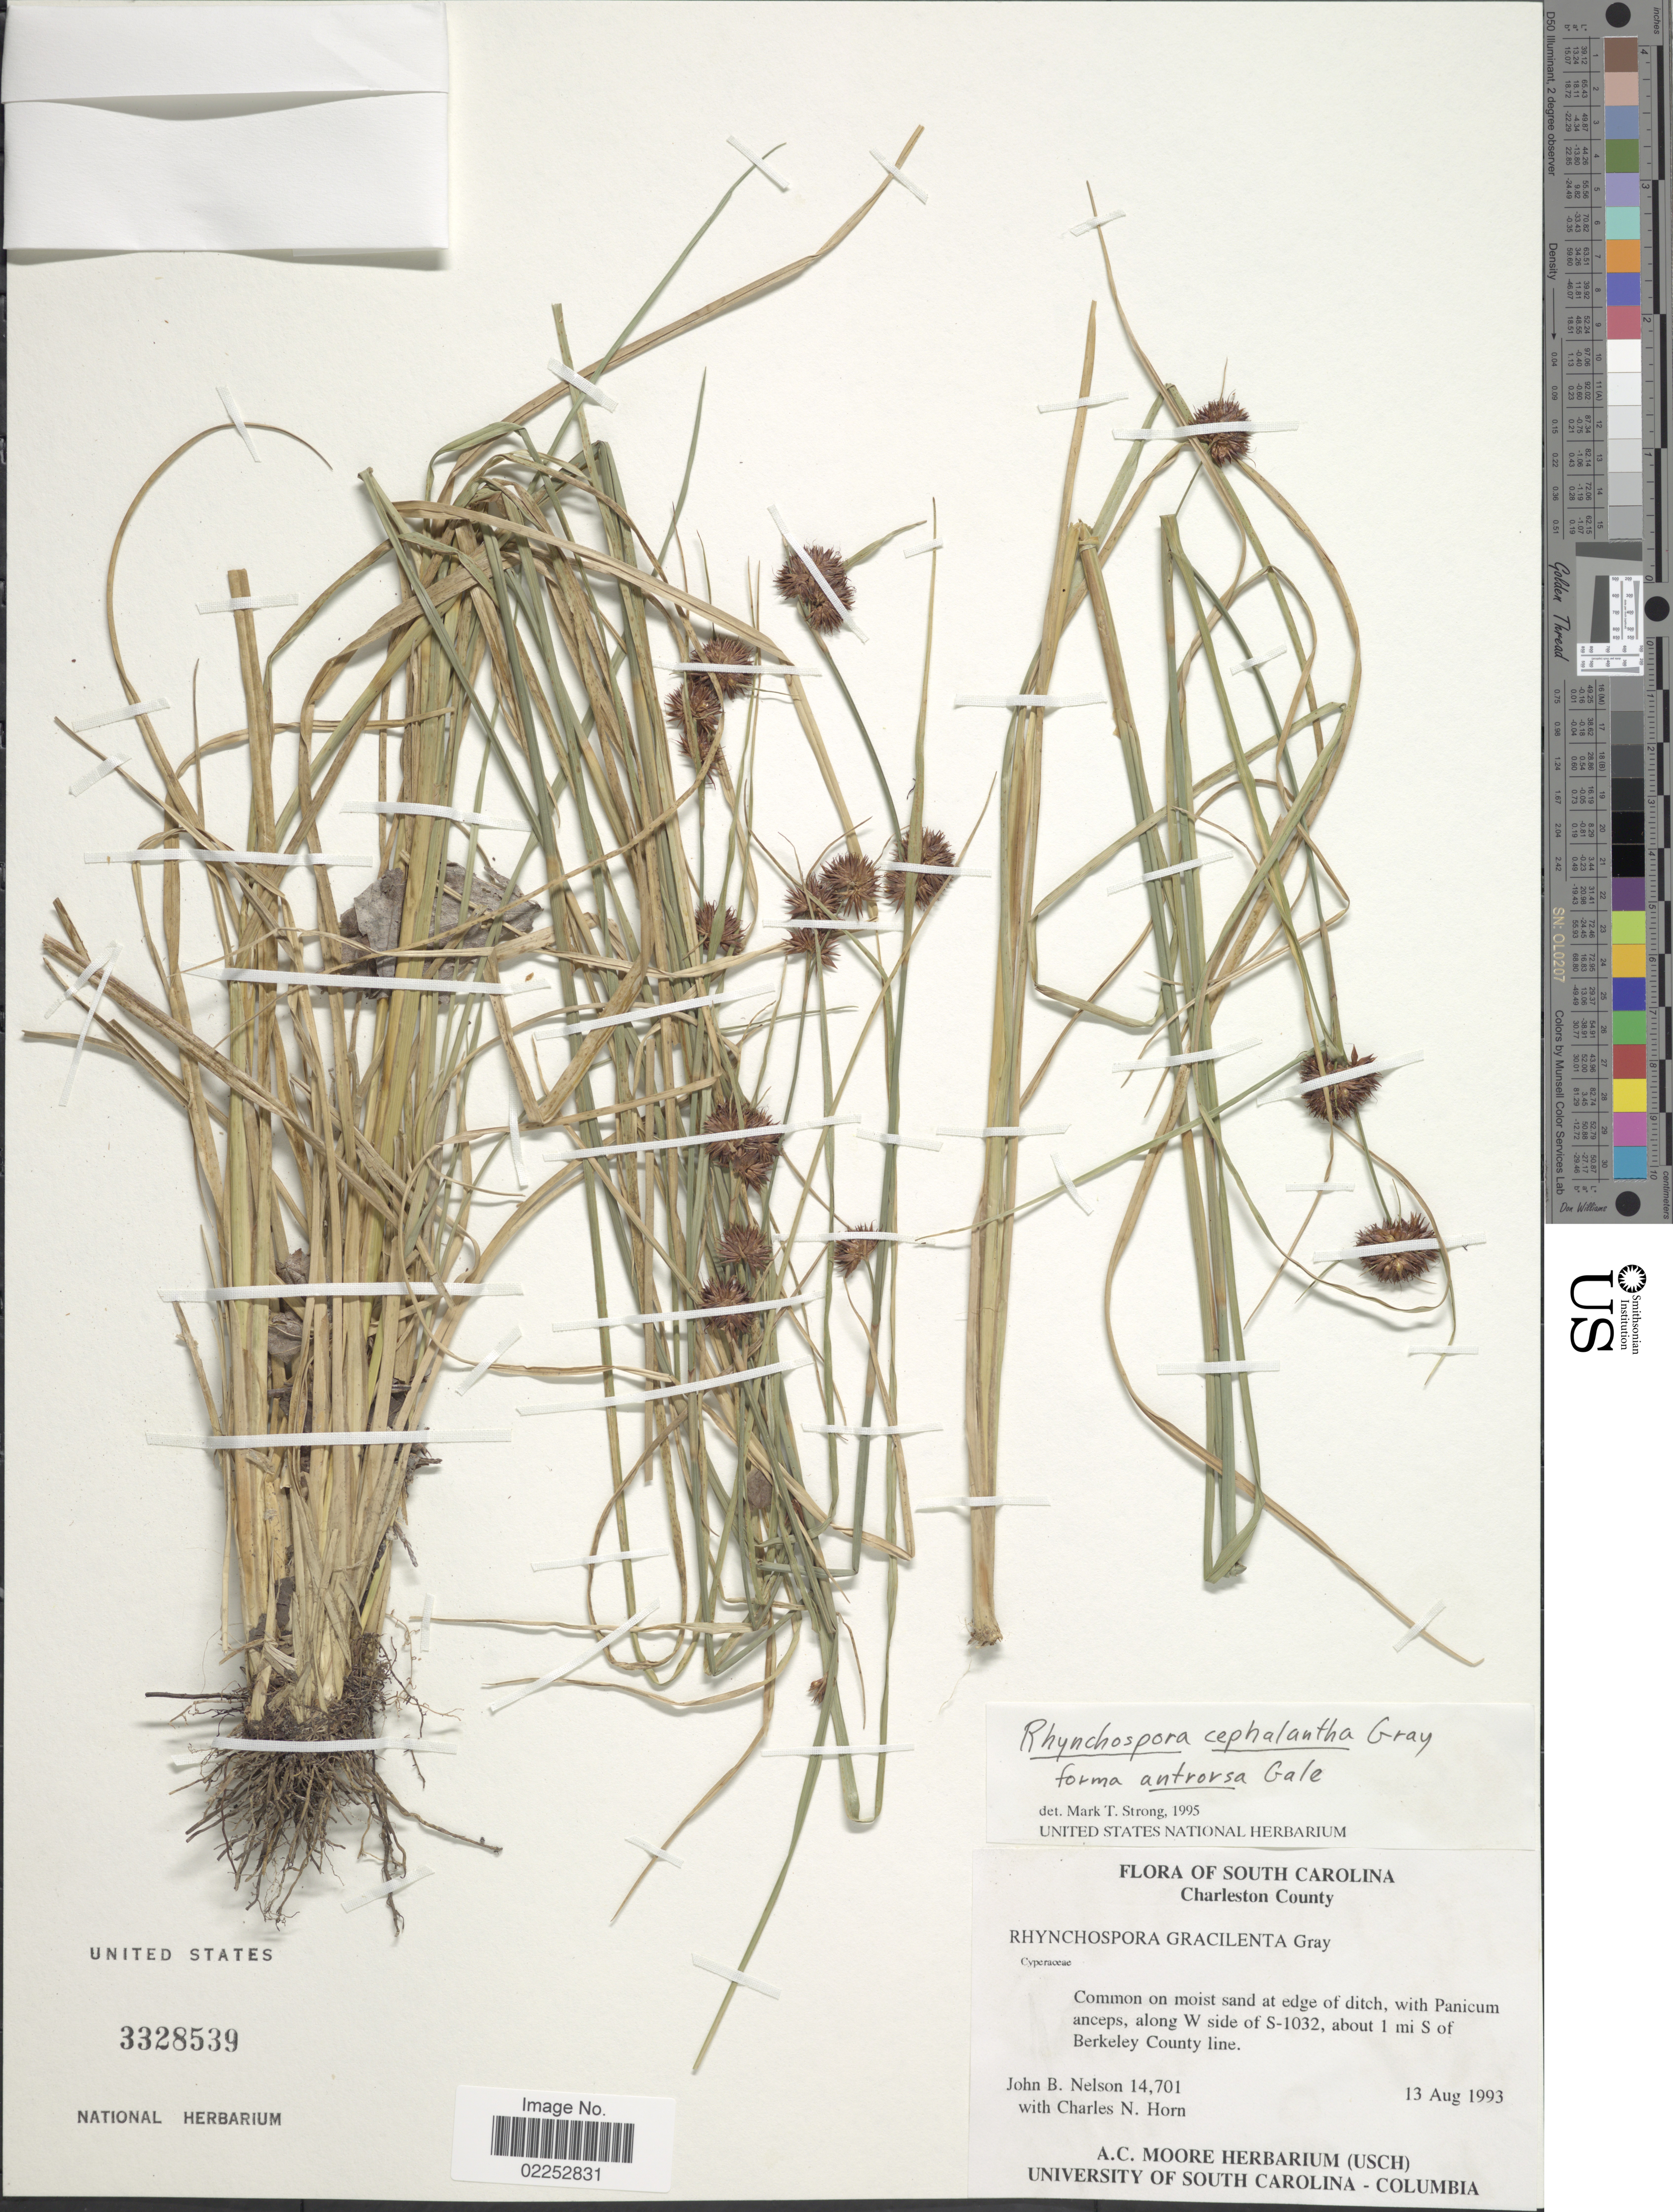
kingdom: Plantae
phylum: Tracheophyta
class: Liliopsida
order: Poales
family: Cyperaceae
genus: Rhynchospora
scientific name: Rhynchospora cephalantha f. antrorsa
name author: Gale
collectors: J. B. Nelson & C. N. Horn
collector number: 14701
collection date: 1993-08-13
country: United States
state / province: South Carolina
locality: Charleston County. along W side of S-1032, about 1 mi S of Berkeley County line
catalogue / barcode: US 3328539